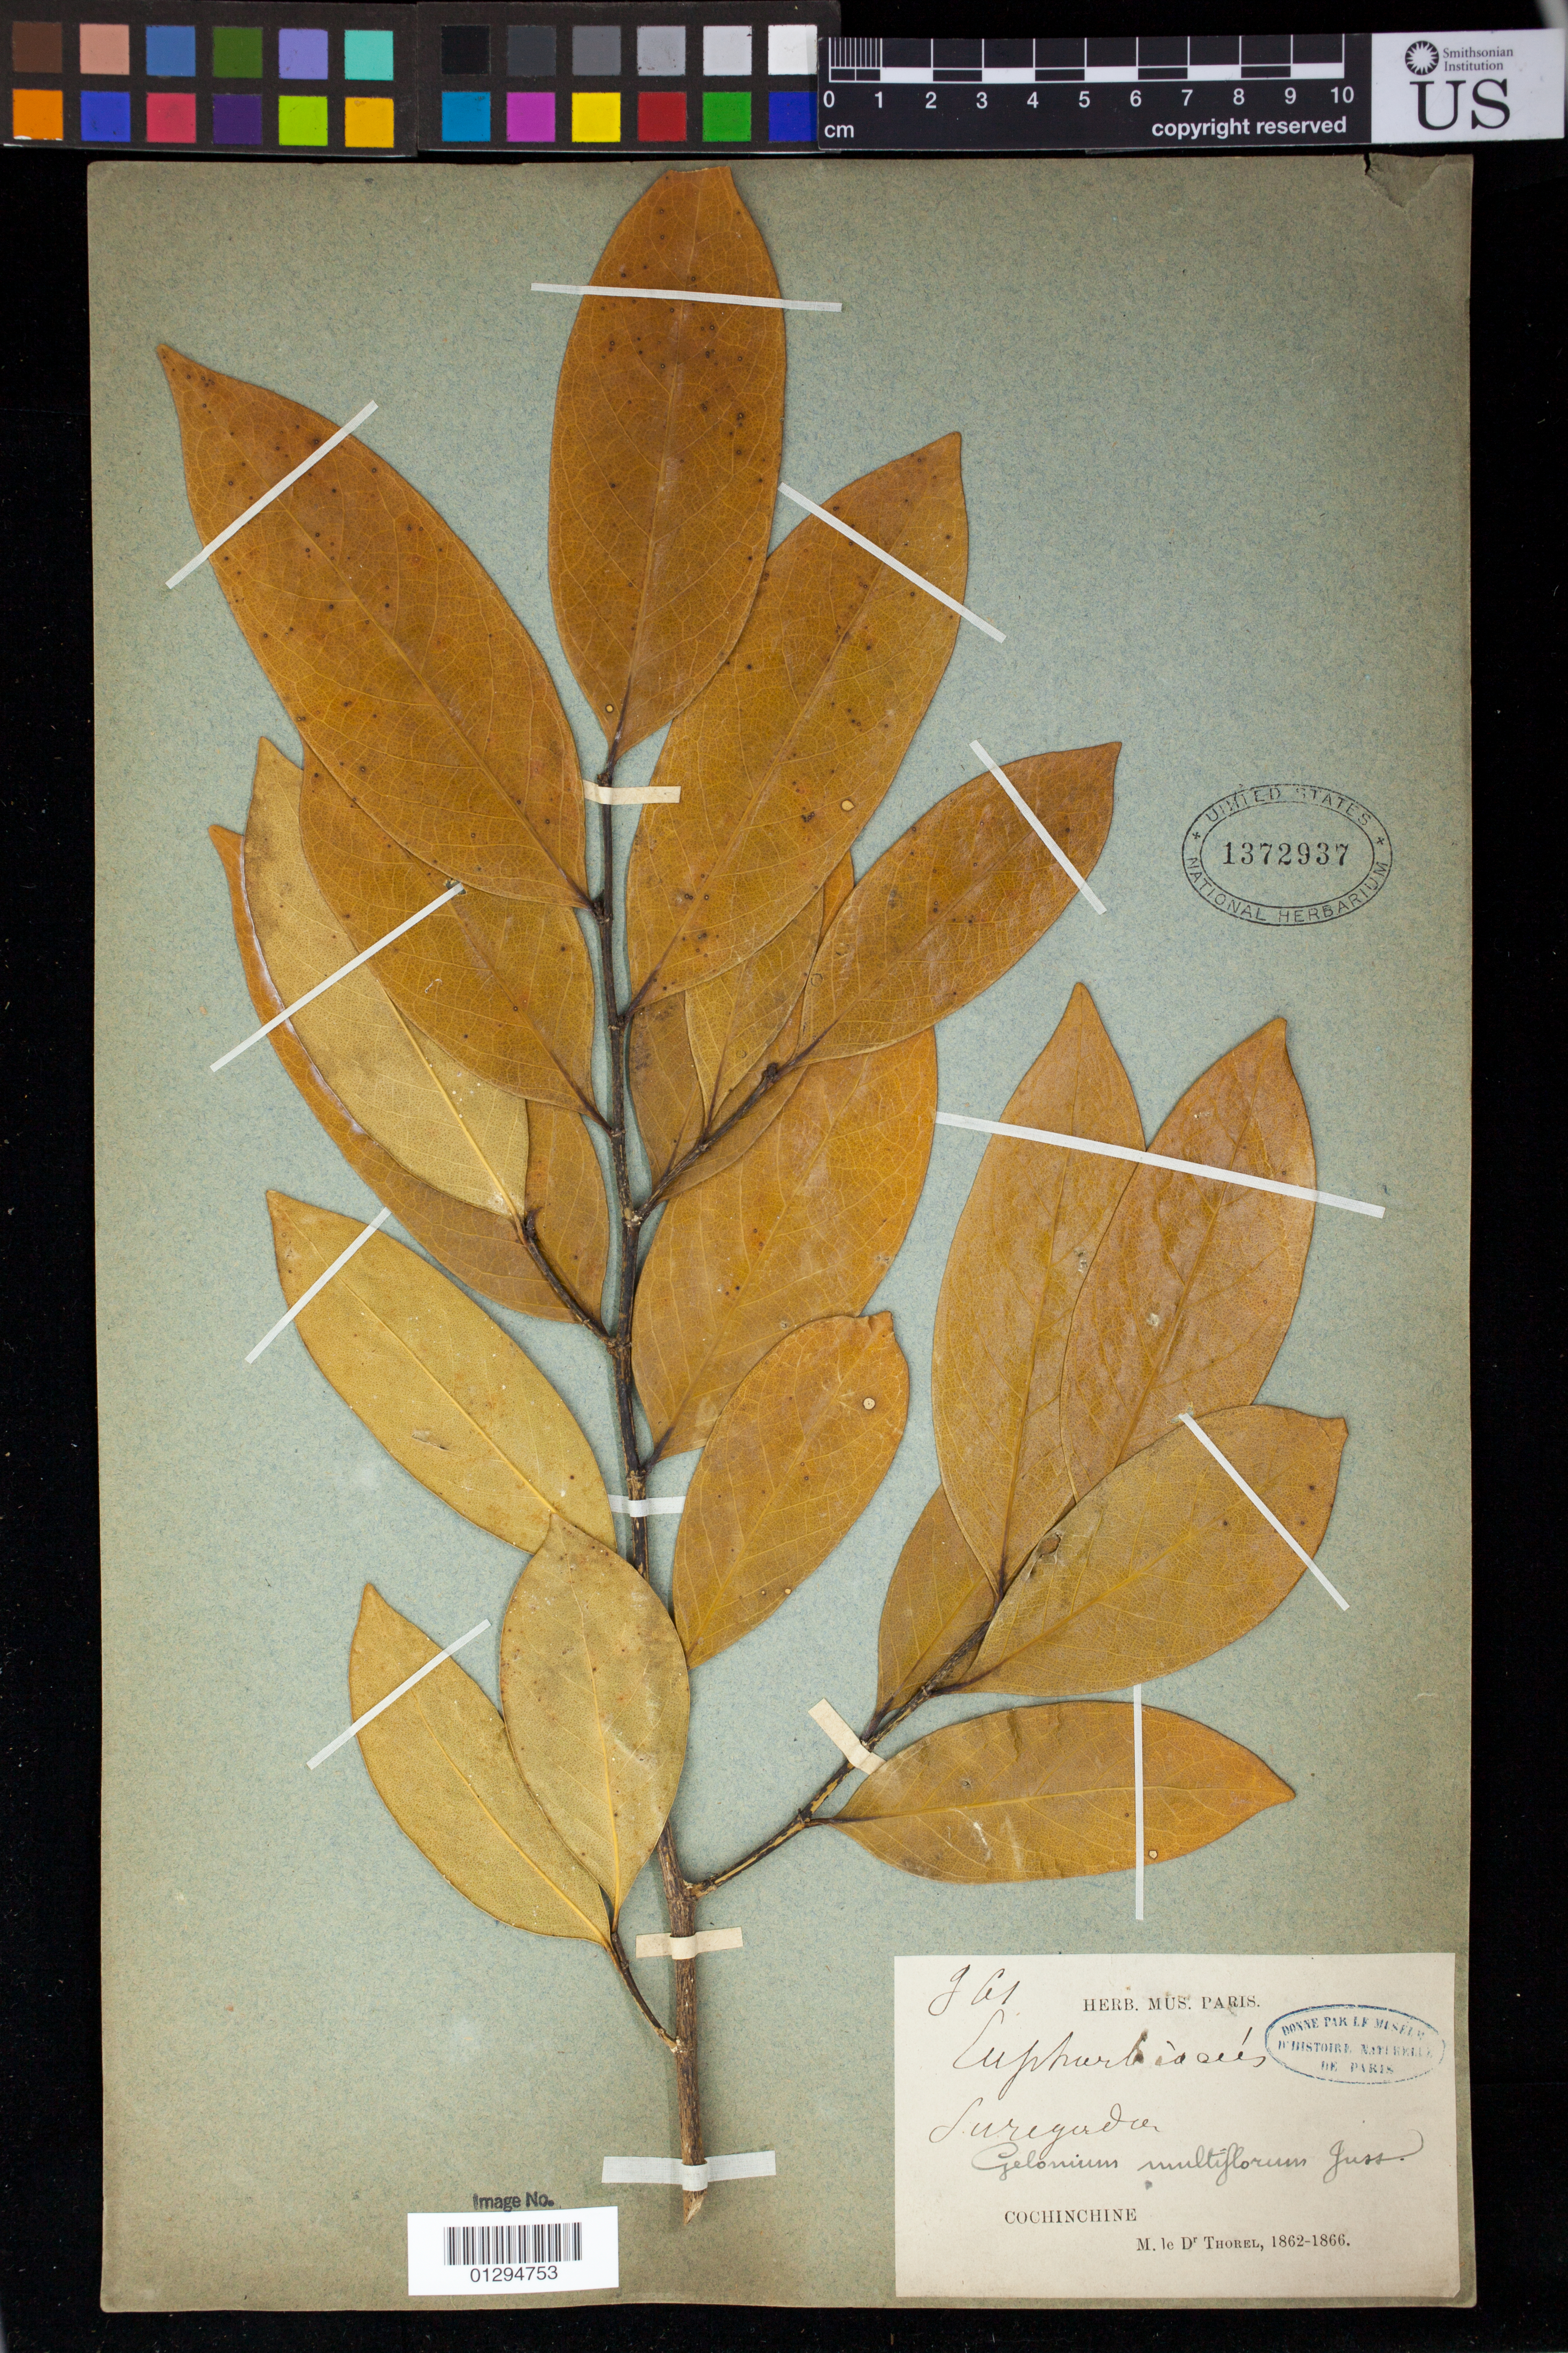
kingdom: Plantae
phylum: Tracheophyta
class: Magnoliopsida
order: Malpighiales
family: Euphorbiaceae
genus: Gelonium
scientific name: Gelonium multiflorum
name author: A. Juss.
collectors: M. Le Thobel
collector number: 961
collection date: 1862/1866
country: Vietnam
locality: Cochinchine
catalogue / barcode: US 1372937